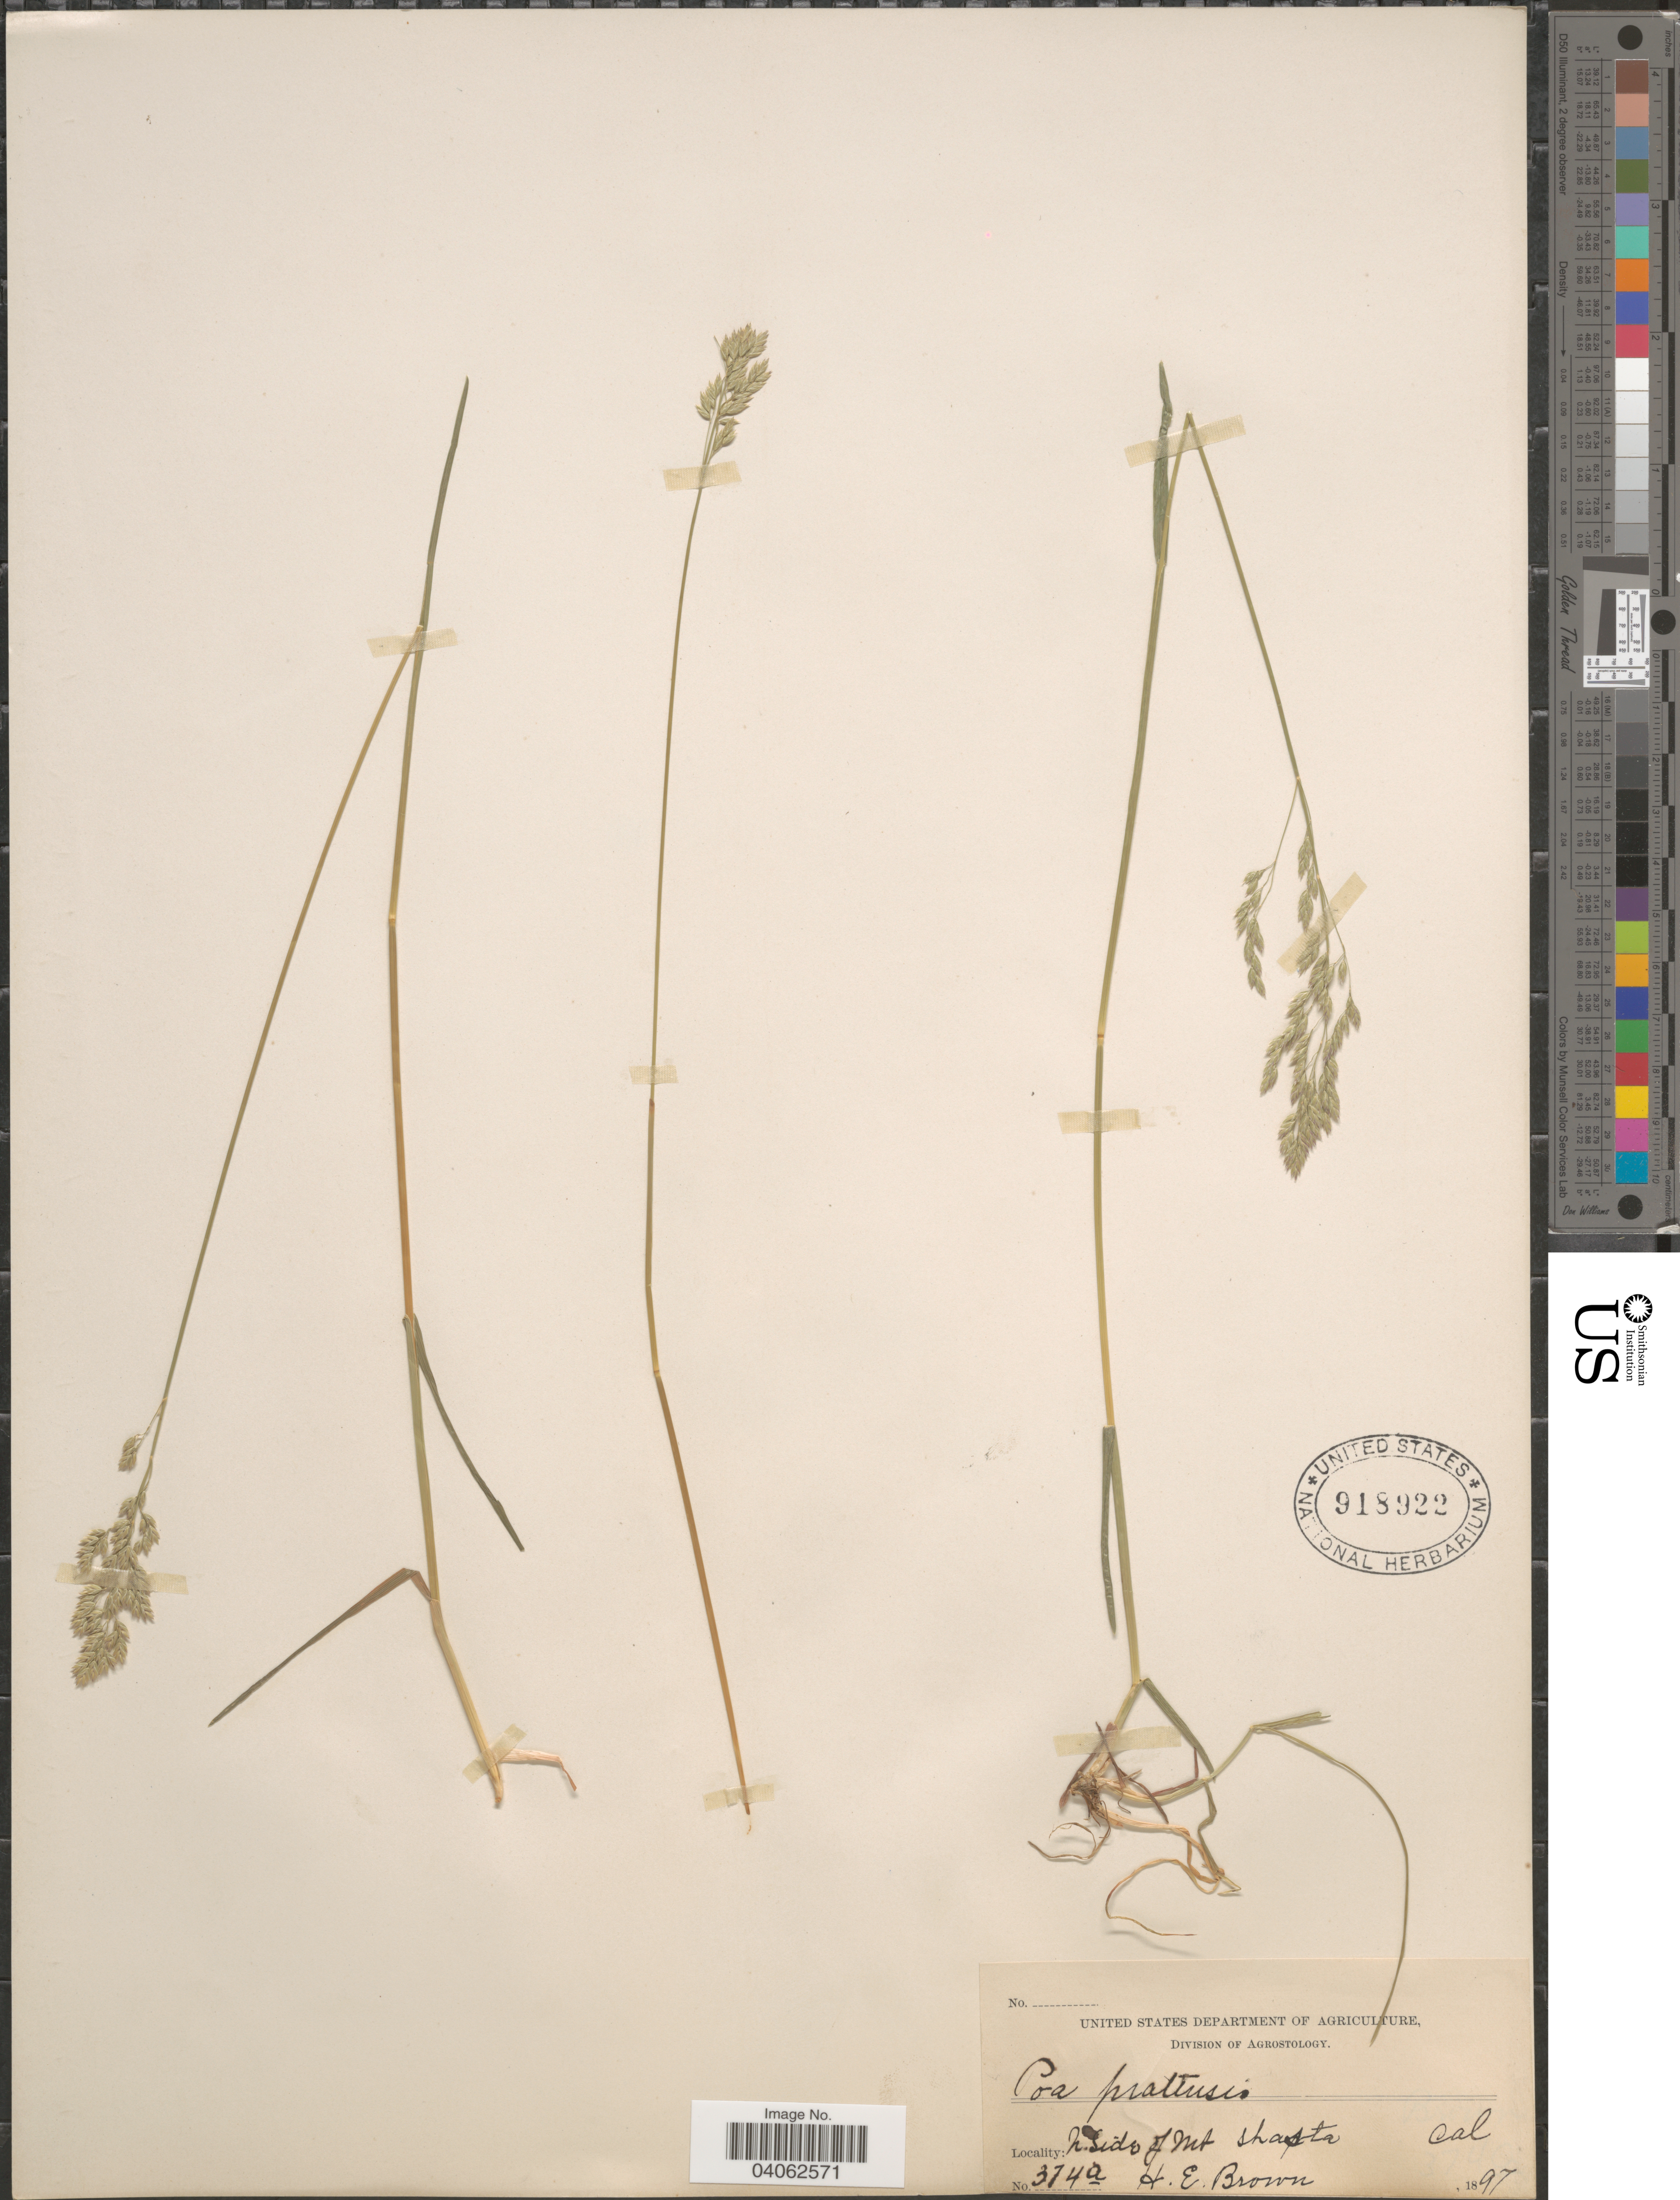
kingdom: Plantae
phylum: Tracheophyta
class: Liliopsida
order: Poales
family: Poaceae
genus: Poa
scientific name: Poa pratensis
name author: L.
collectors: H. E. Brown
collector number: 374a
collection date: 1897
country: United States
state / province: California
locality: N. Side of Mt. Shasta.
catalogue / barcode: US 918922